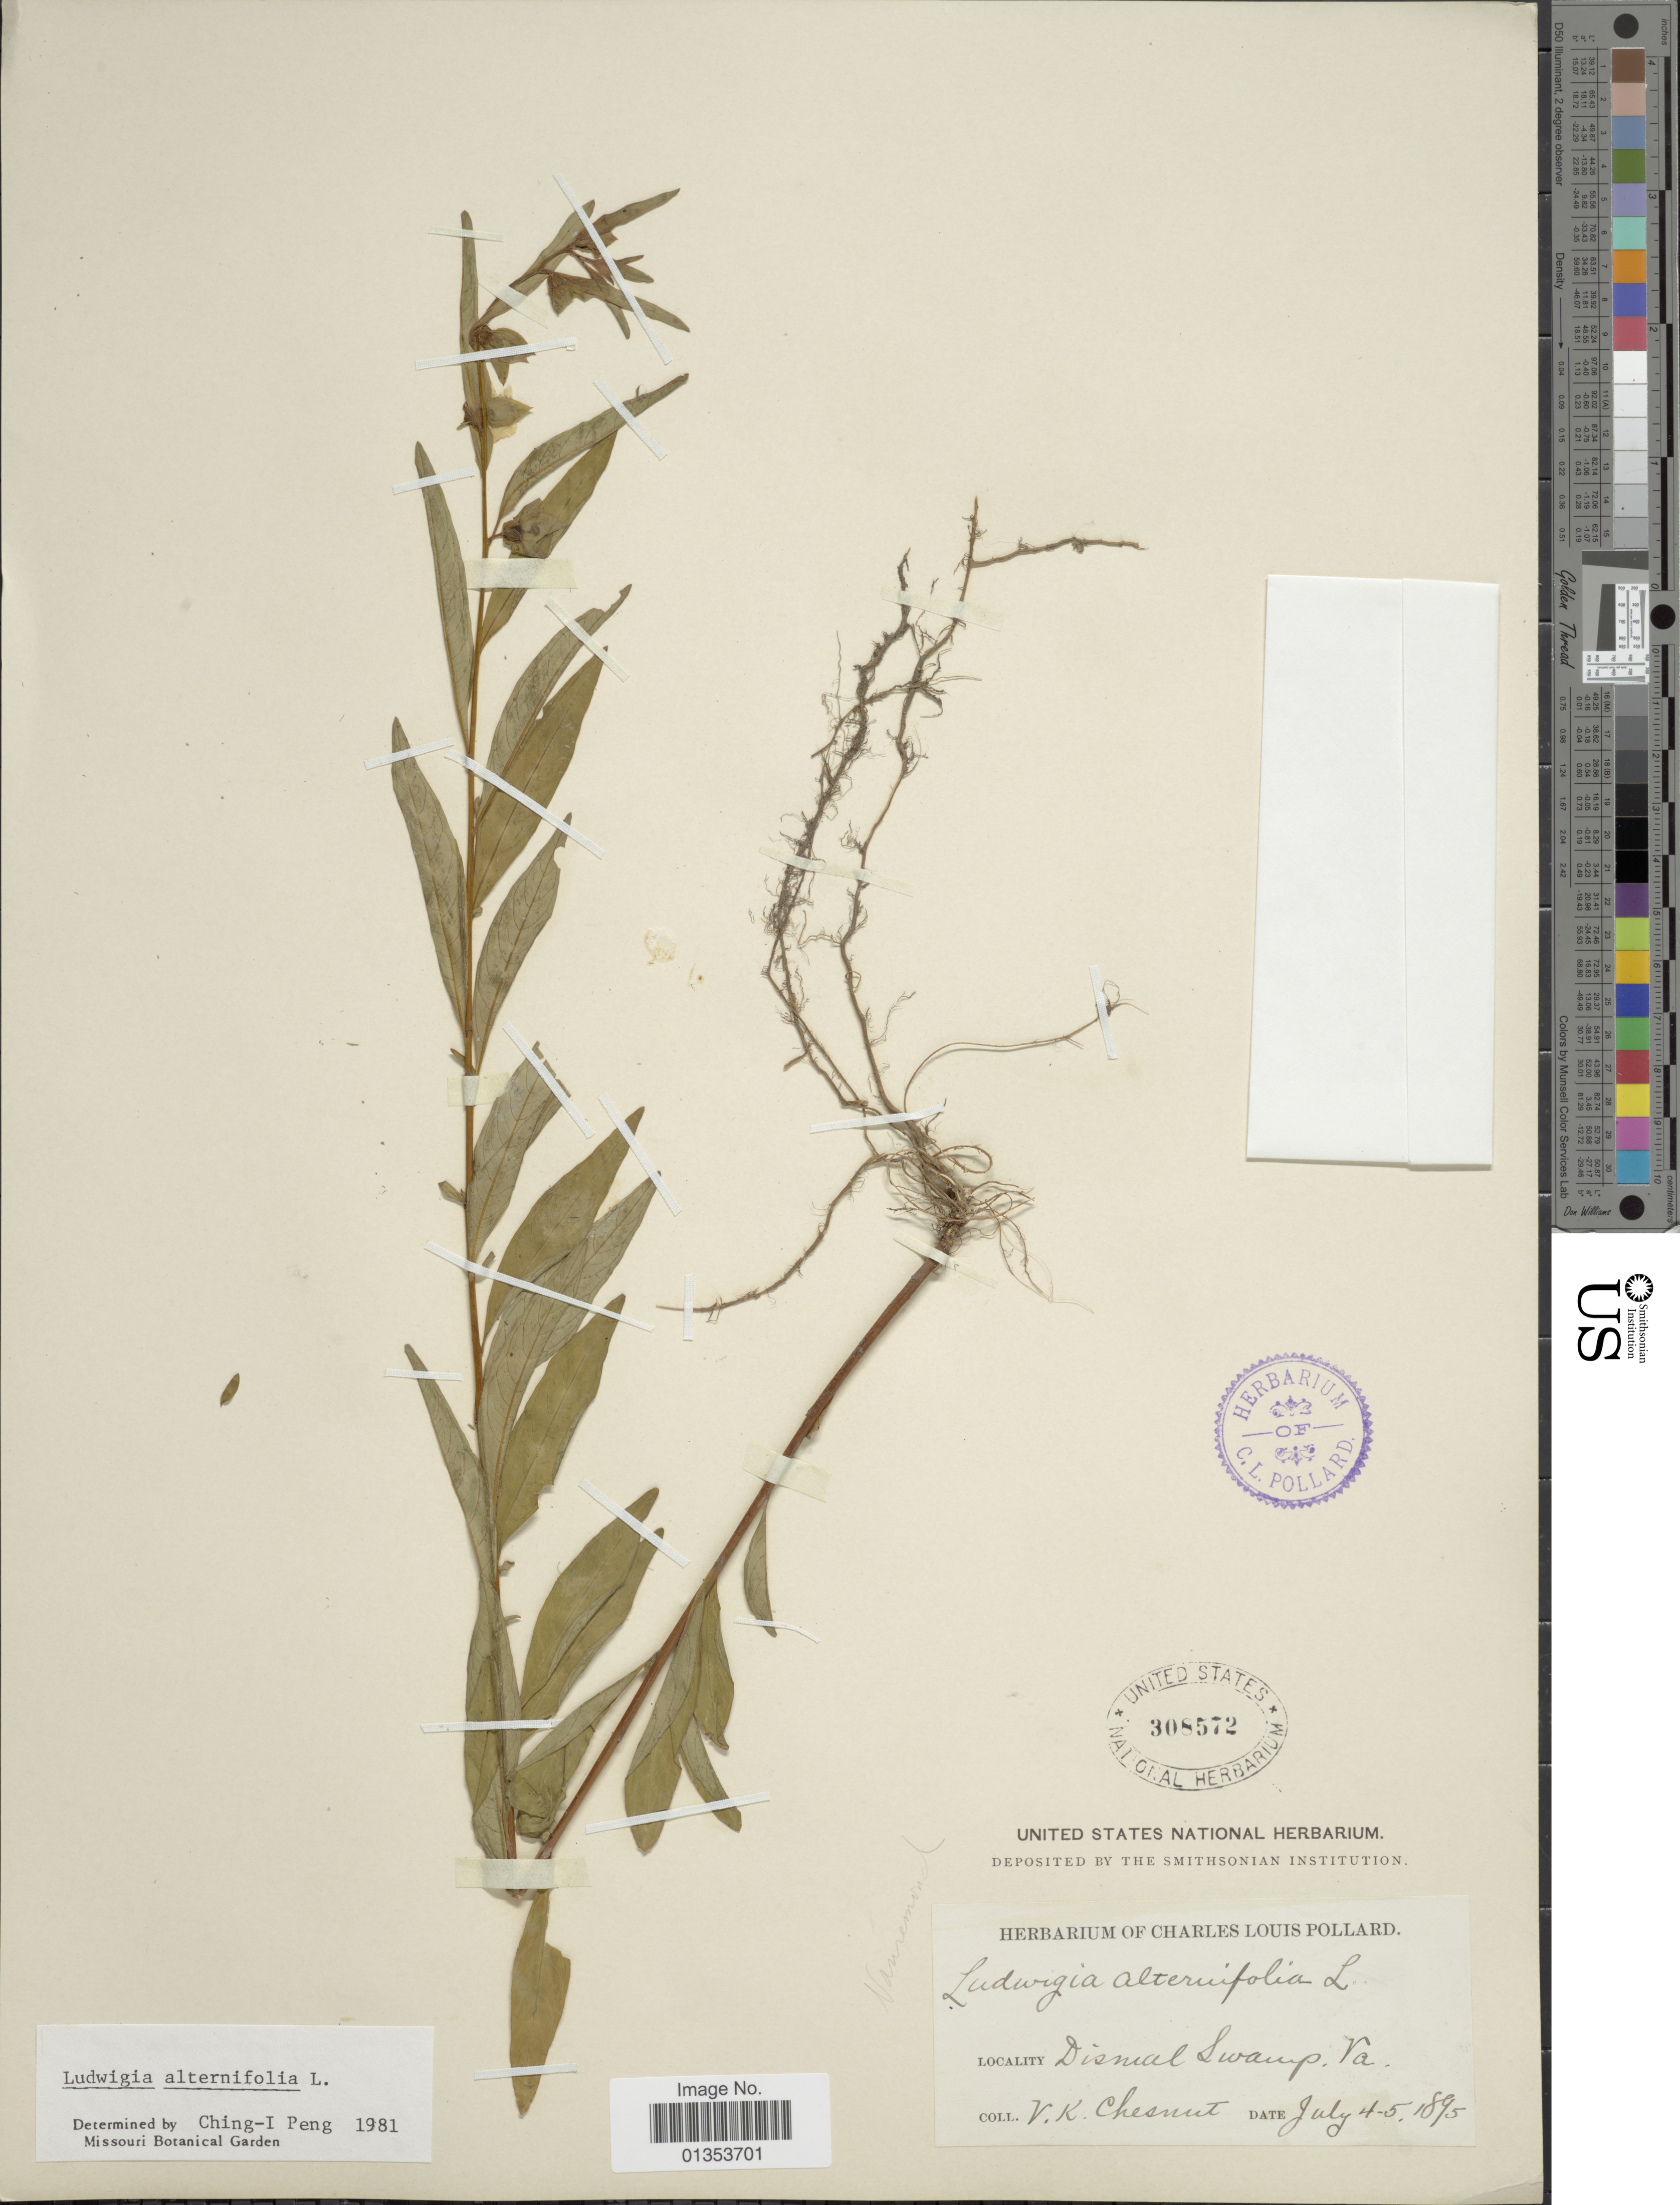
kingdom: Plantae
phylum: Tracheophyta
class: Magnoliopsida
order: Myrtales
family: Onagraceae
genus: Ludwigia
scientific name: Ludwigia alternifolia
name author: L.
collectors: V. Chesnut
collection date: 1895-07-04/1895-07-05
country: United States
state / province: Virginia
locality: Dismal Swamp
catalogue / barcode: US 308572